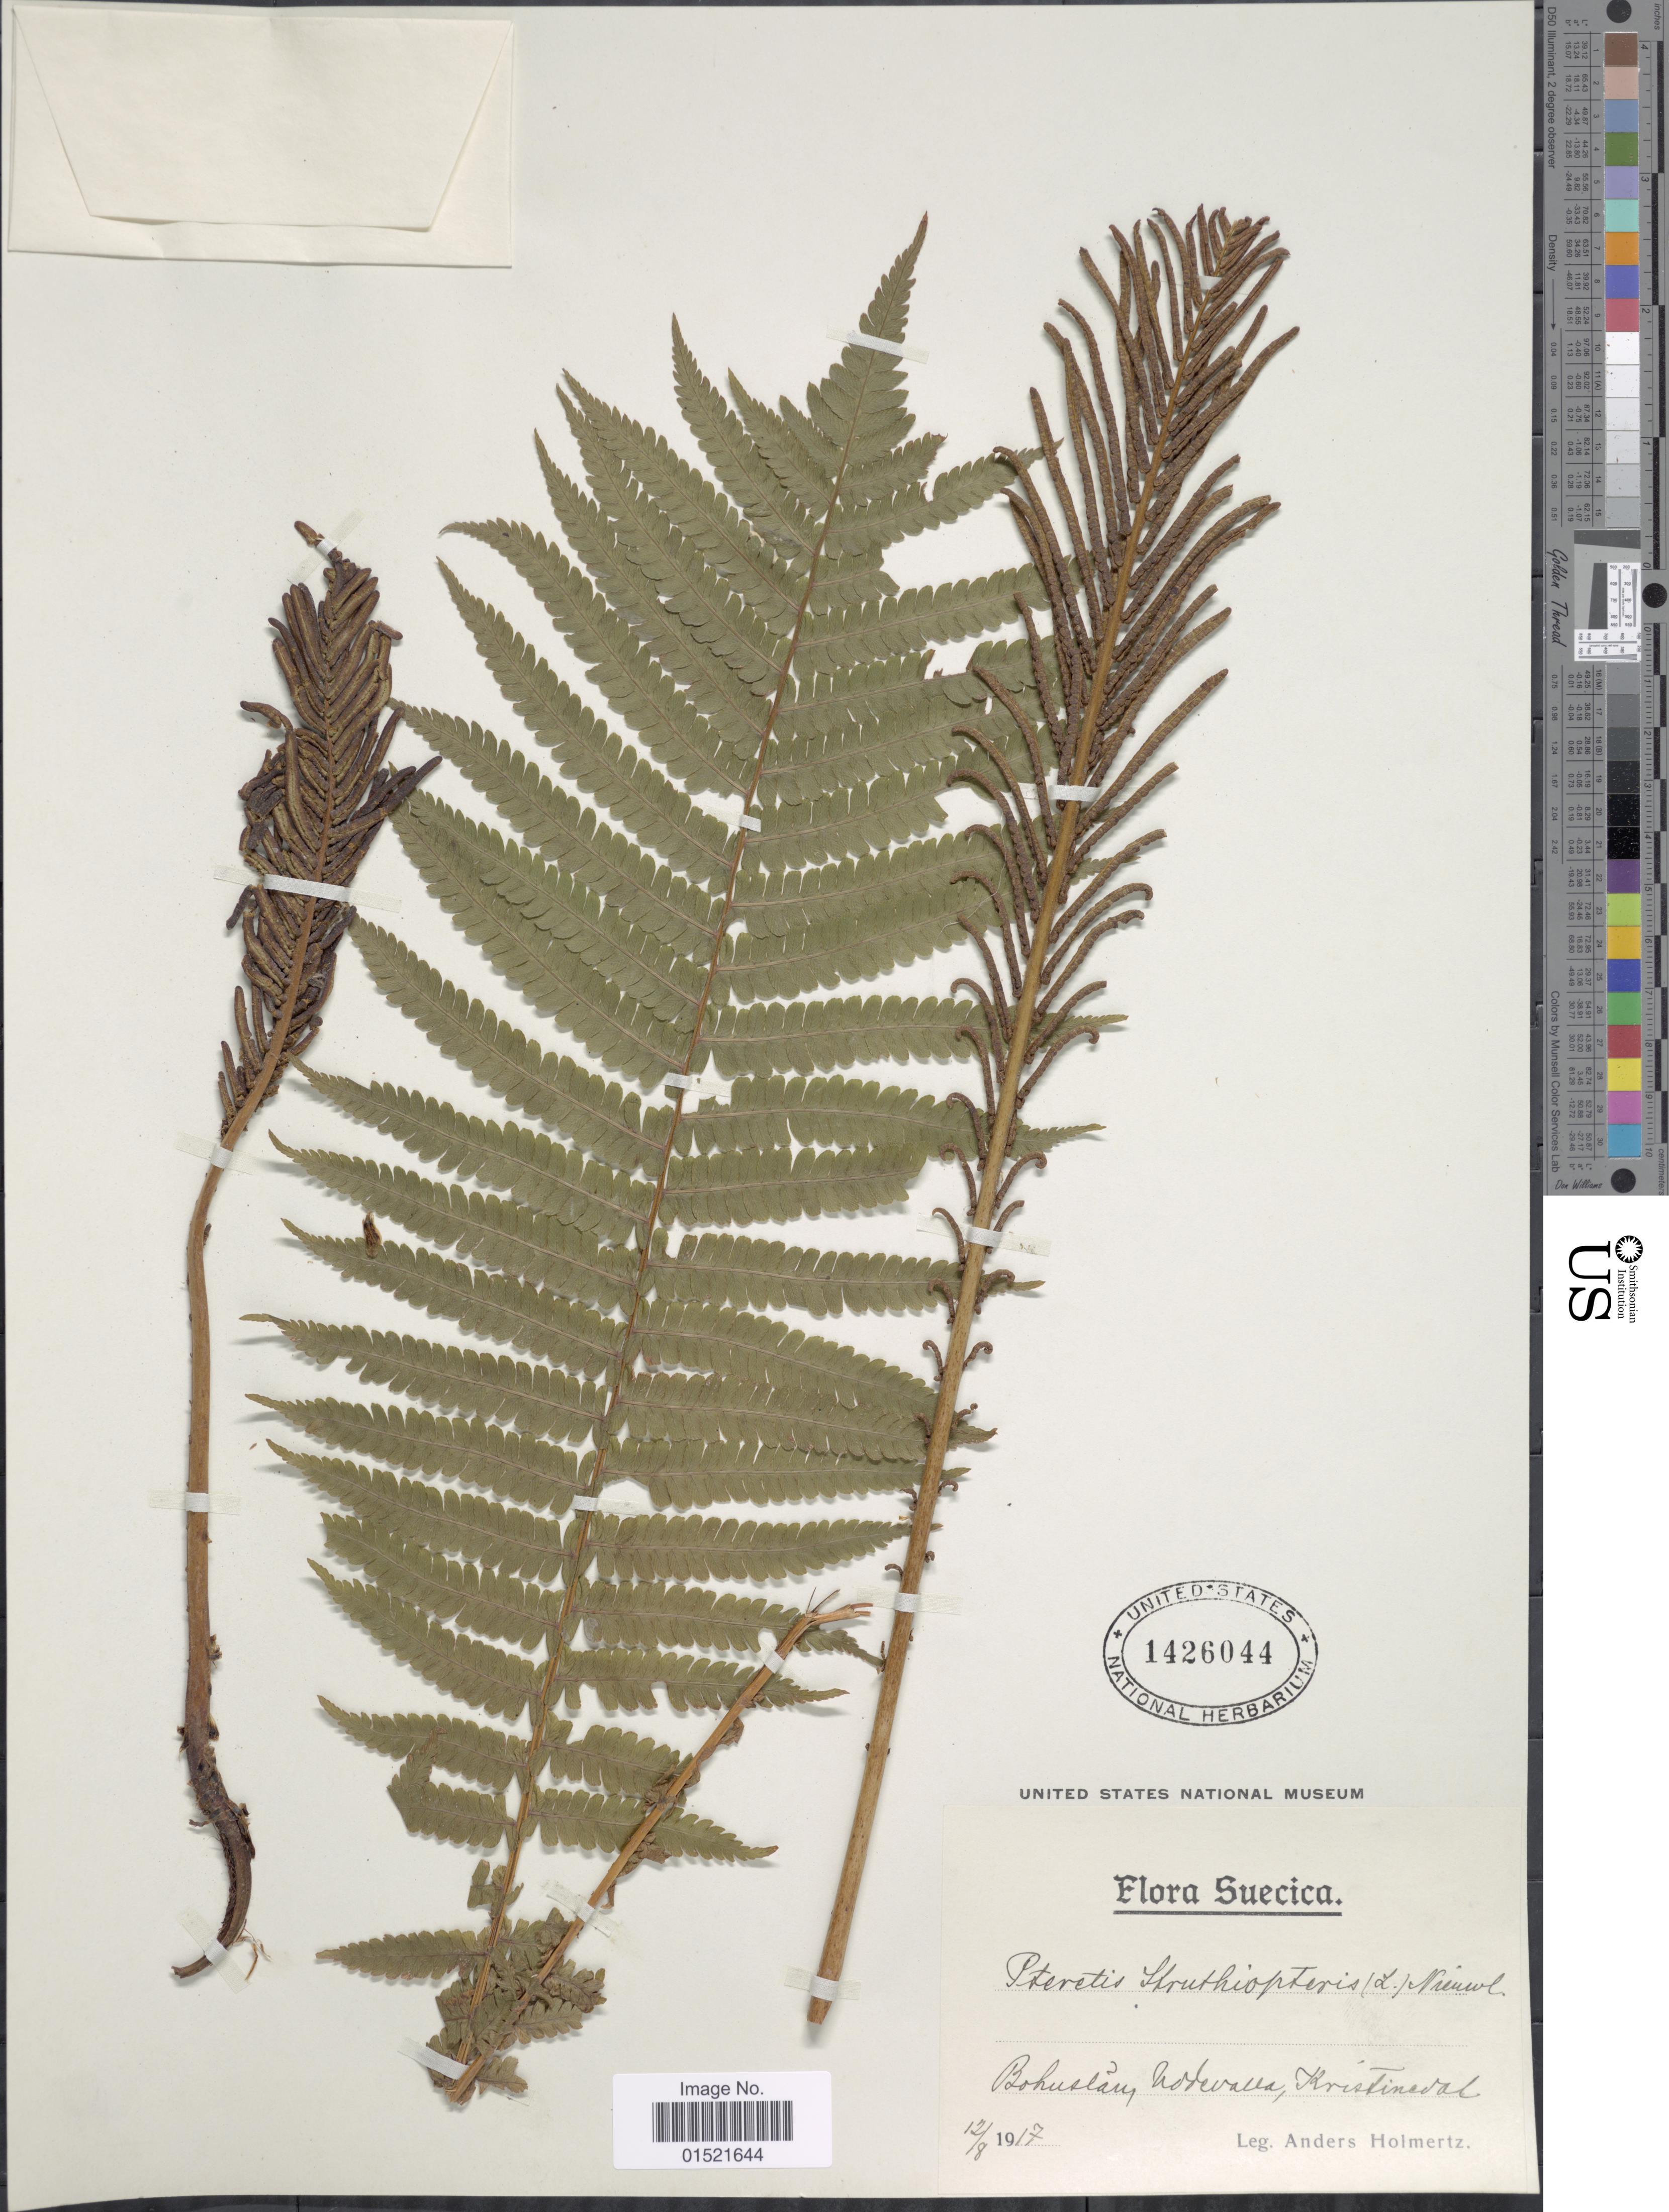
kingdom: Plantae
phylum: Tracheophyta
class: Polypodiopsida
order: Polypodiales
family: Onocleaceae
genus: Matteuccia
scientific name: Matteuccia struthiopteris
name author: (L.) Tod.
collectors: A. Holmertz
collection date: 1917-08-12 or 1917-12-08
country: Sweden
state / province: Västra Götaland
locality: Uddevalla, Kristinedal [Bohuslän]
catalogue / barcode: US 1426044